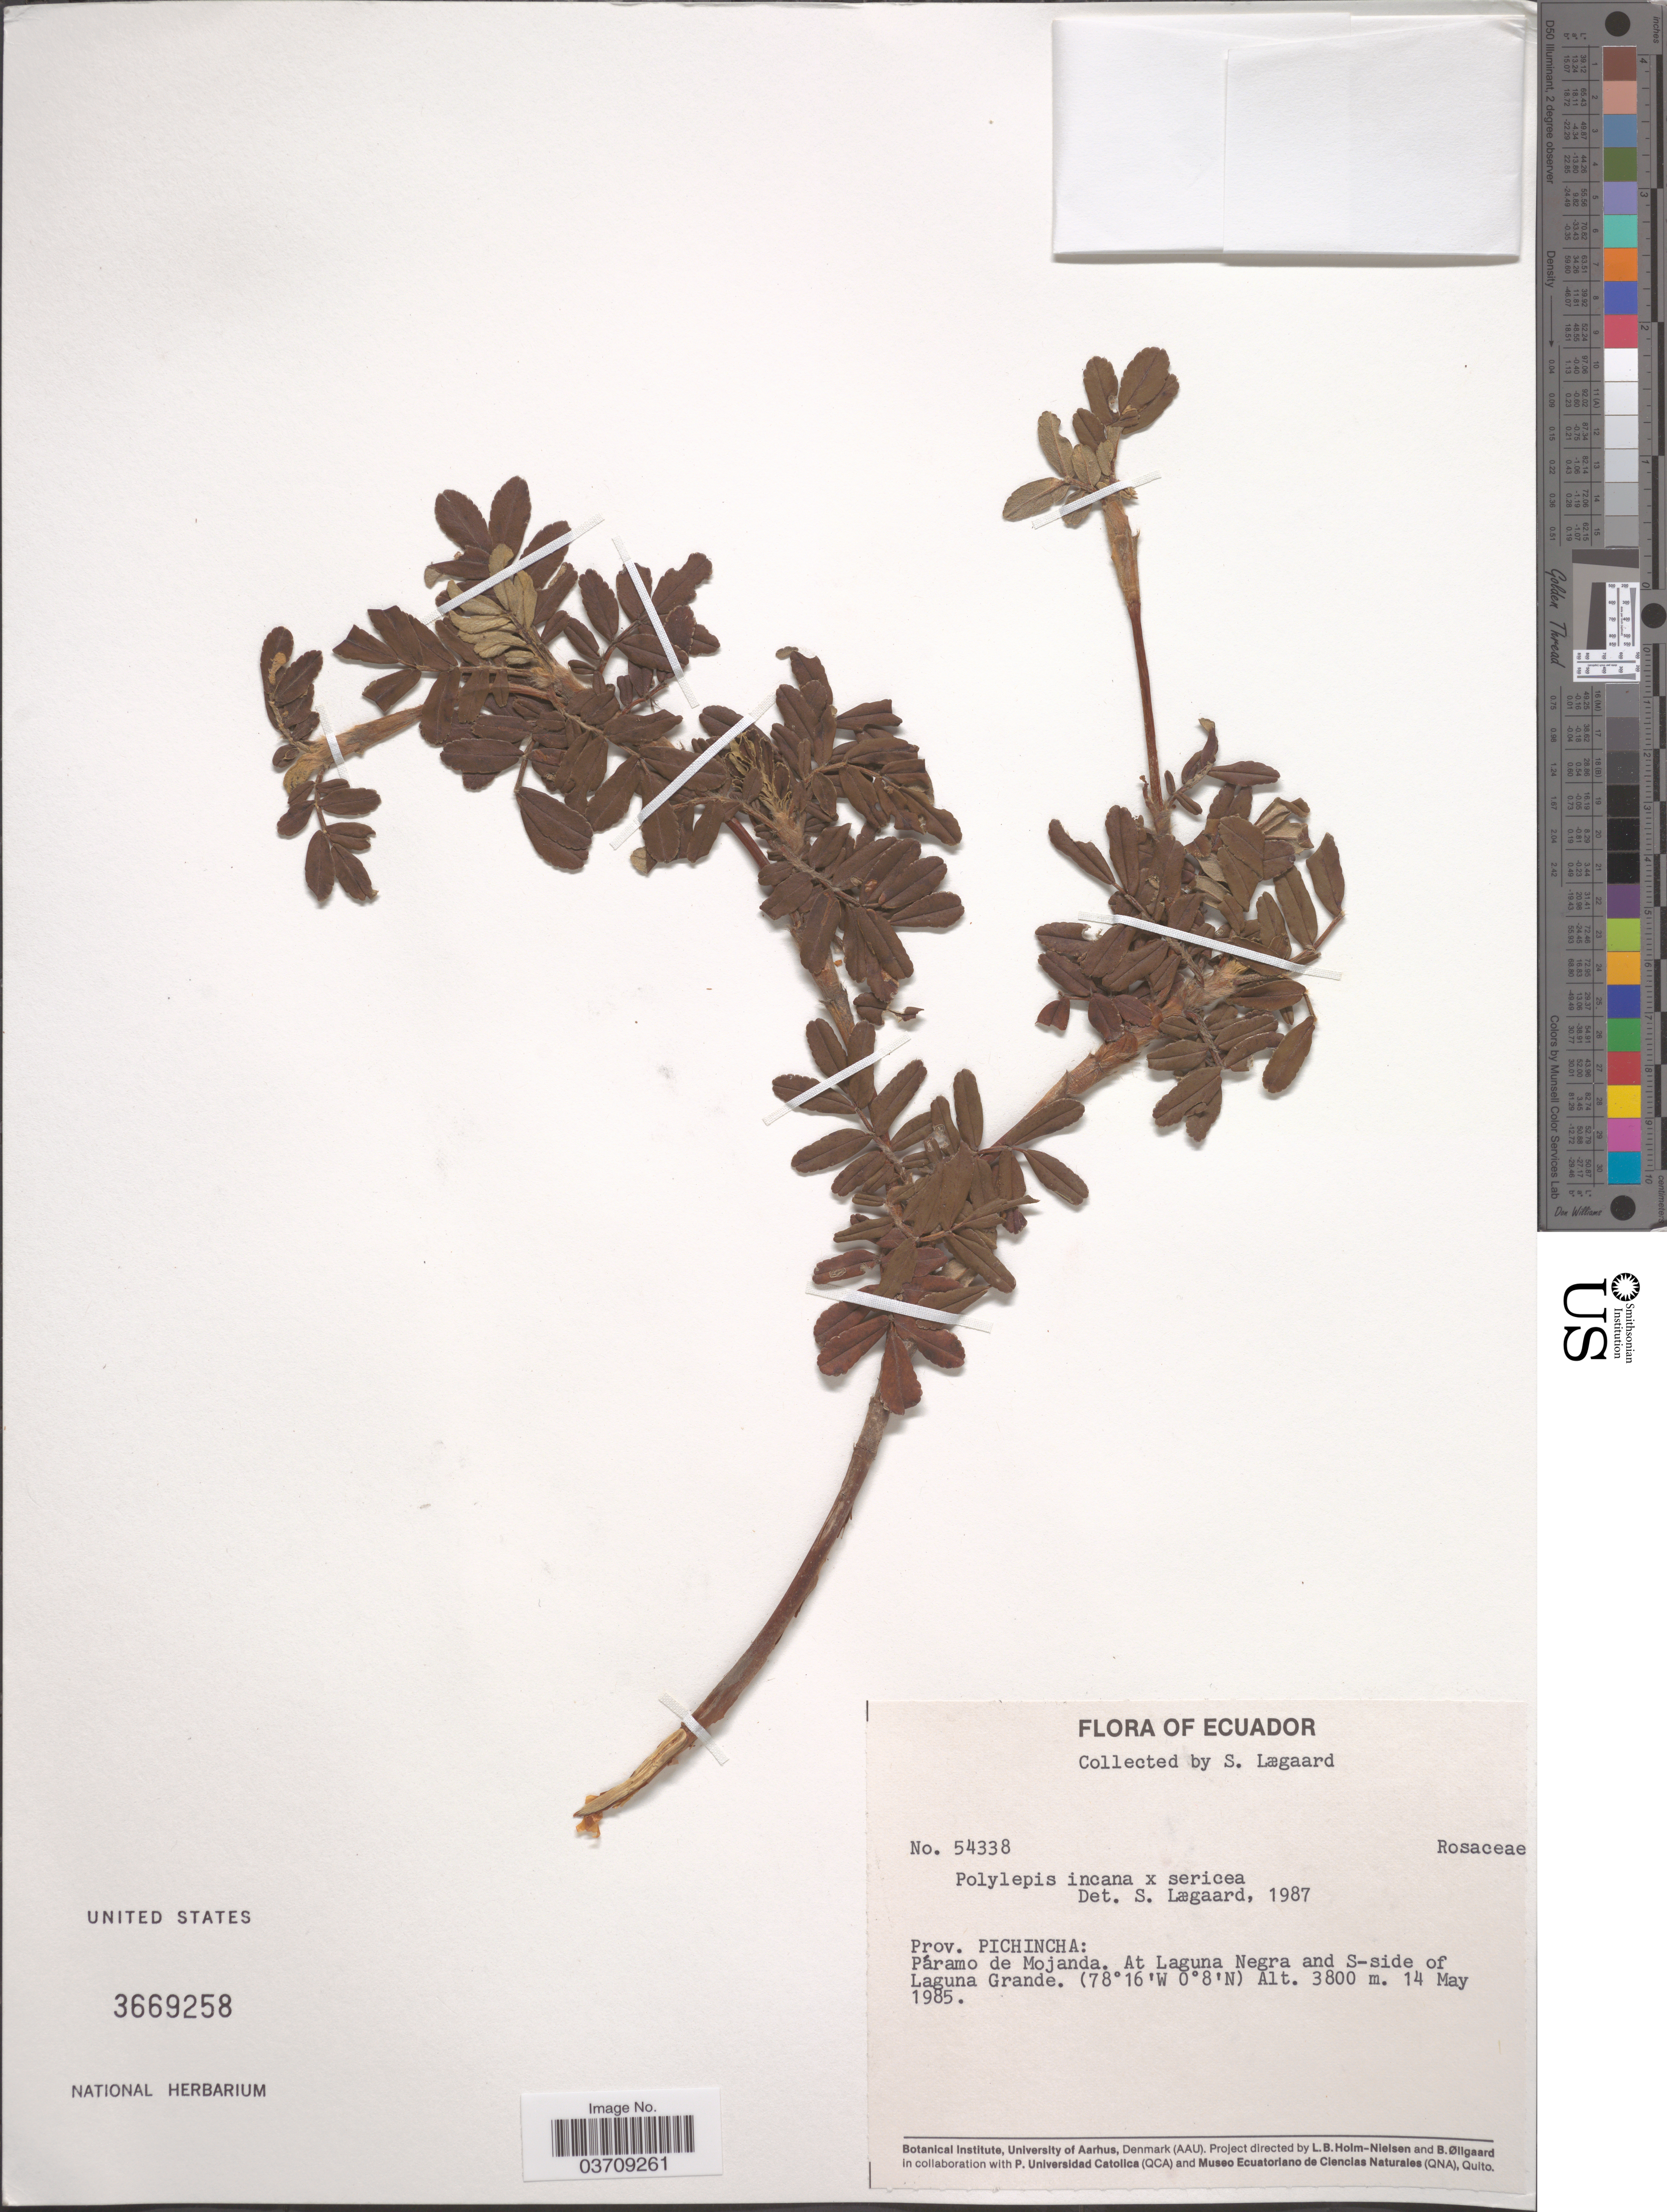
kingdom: Plantae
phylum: Tracheophyta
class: Magnoliopsida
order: Rosales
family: Rosaceae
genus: Polylepis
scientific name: Polylepis incana x P. sericea Wedd.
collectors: S. Lægaard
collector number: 54338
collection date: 1985-05-14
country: Ecuador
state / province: Pichincha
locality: Páramo de Mojanda. At Laguna Negra and S-side of Laguna Grande.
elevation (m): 3800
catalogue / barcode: US 3669258